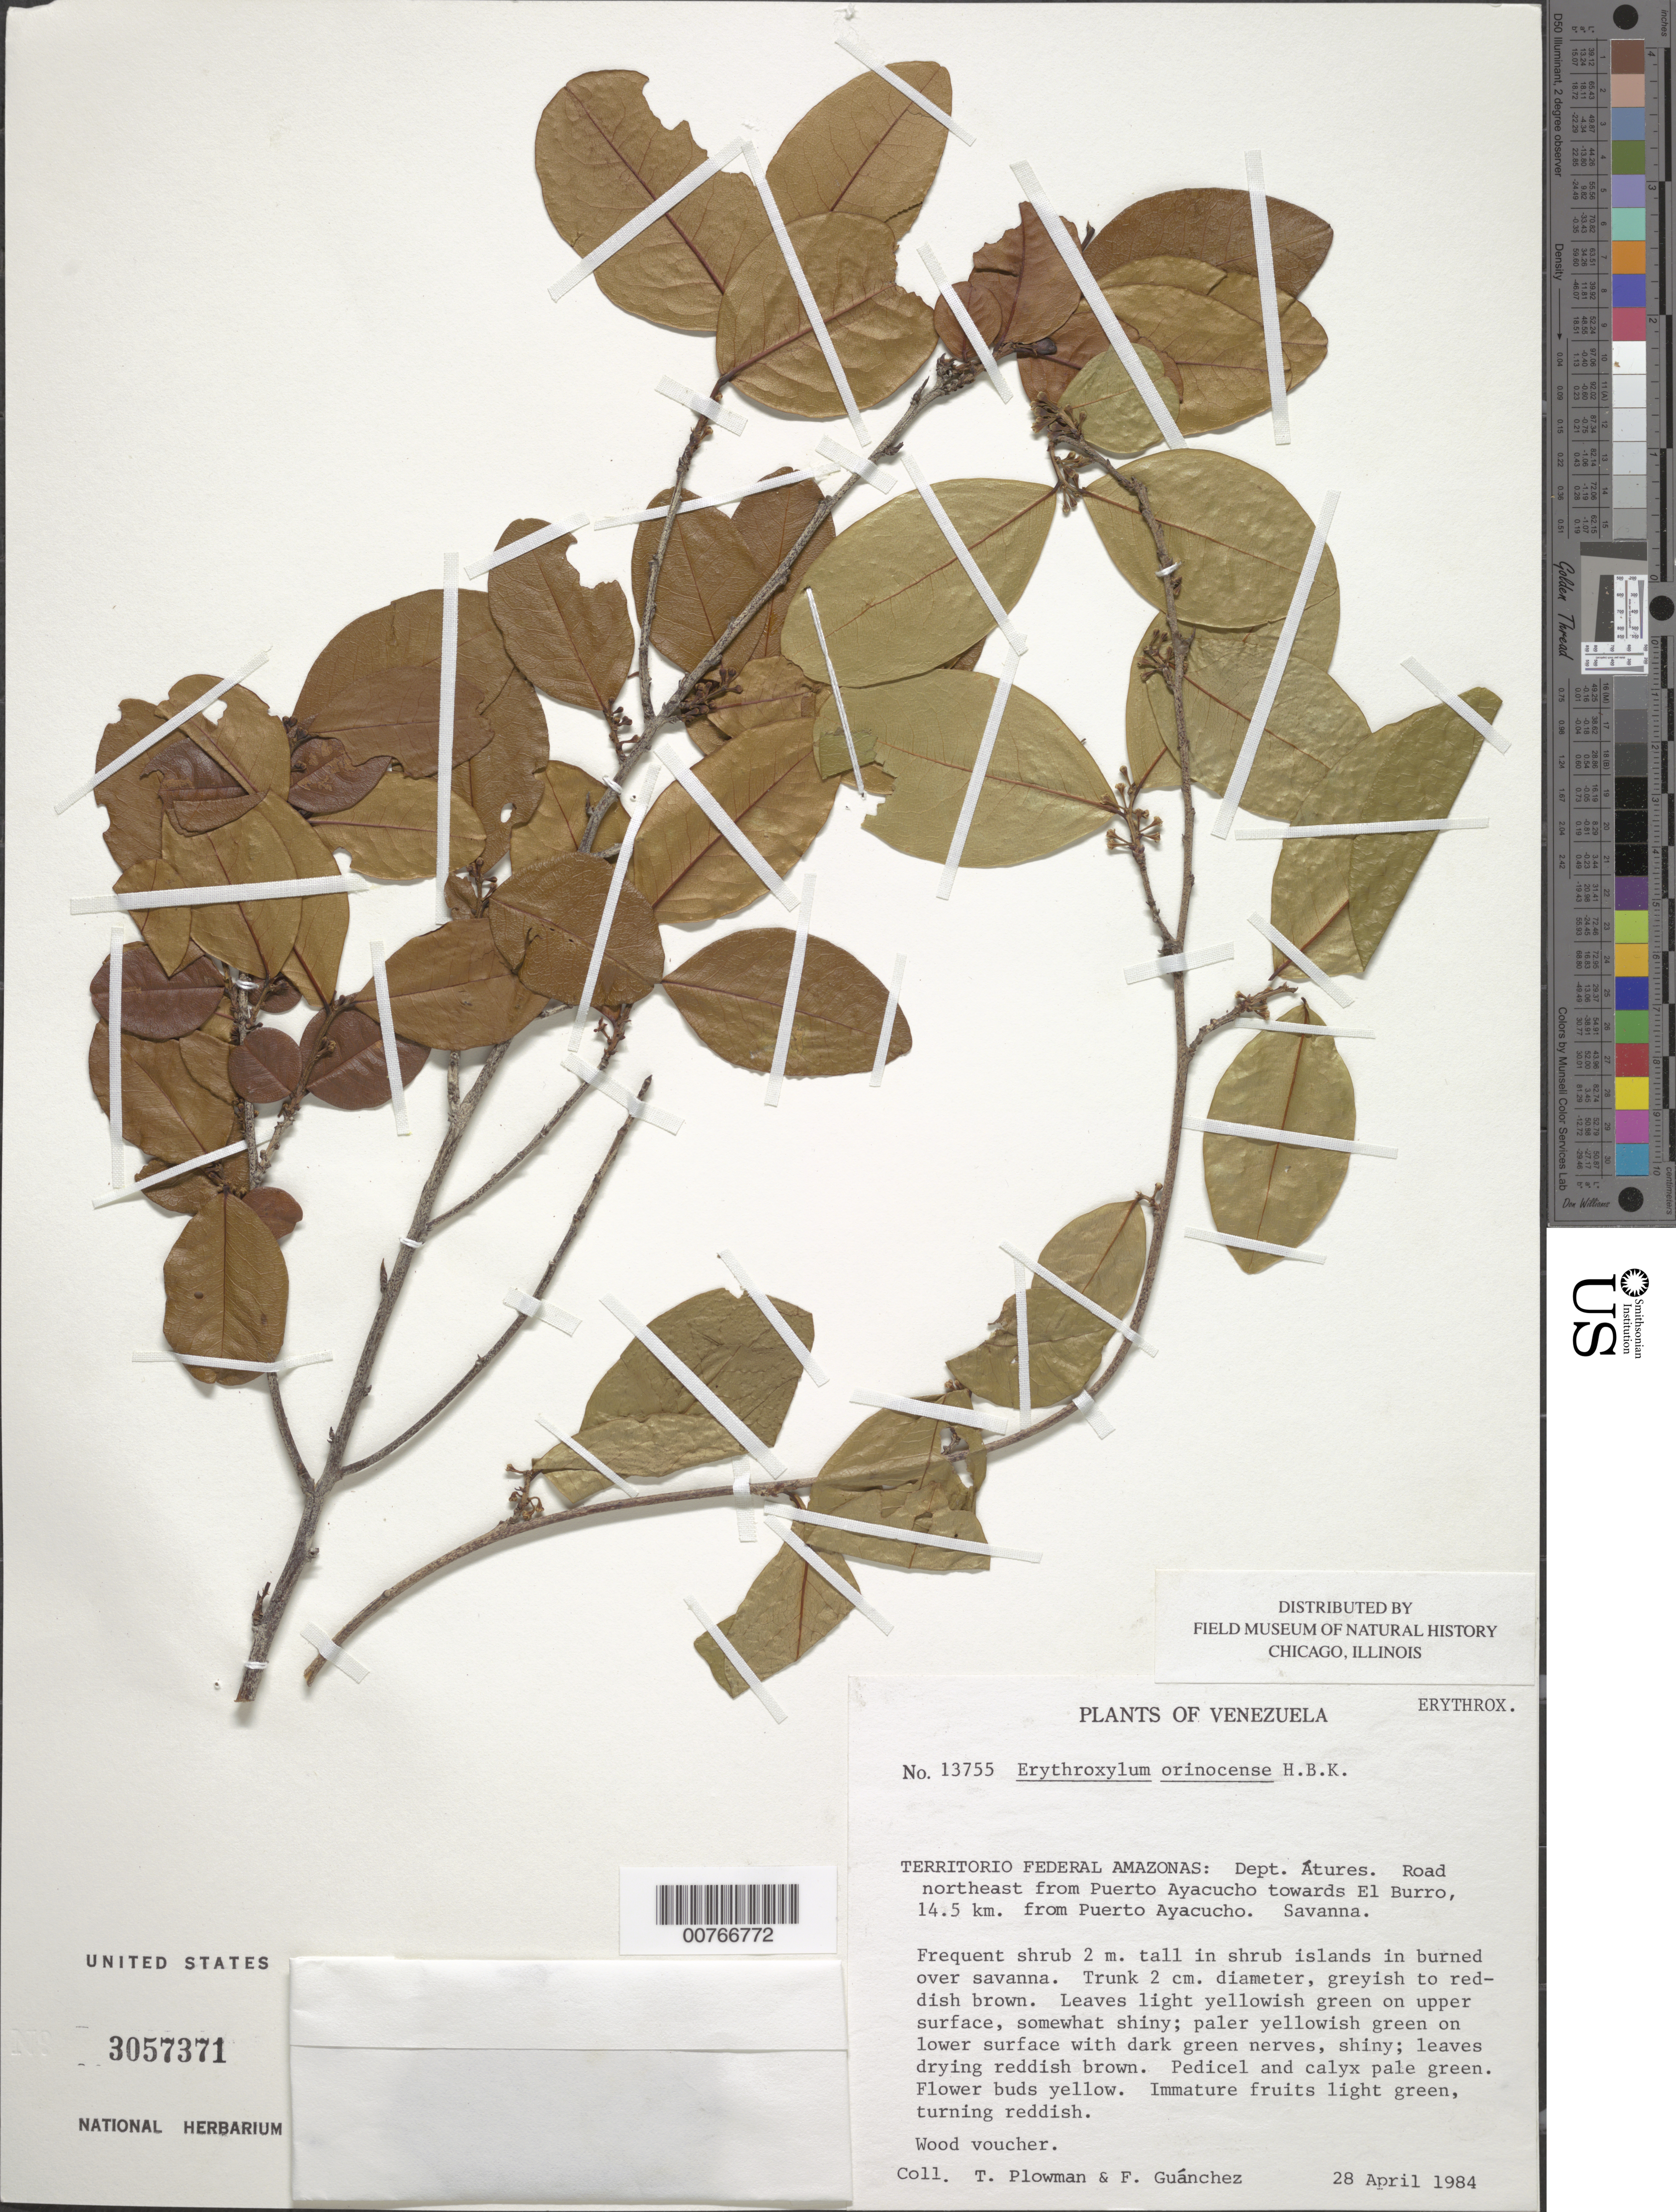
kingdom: Plantae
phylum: Tracheophyta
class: Magnoliopsida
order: Malpighiales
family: Erythroxylaceae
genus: Erythroxylum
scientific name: Erythroxylum orinocense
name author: Kunth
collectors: T. Plowman & F. Guánchez M.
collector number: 13755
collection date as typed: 28-Apr-84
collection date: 1984-04-28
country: Venezuela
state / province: Amazonas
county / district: Atures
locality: Puerto Ayacucho, road NE towards El Burro, 14.5 km from Puerto Ayacucho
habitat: Outcrop, shrub islands in burned over savanna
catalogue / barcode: US 3057371